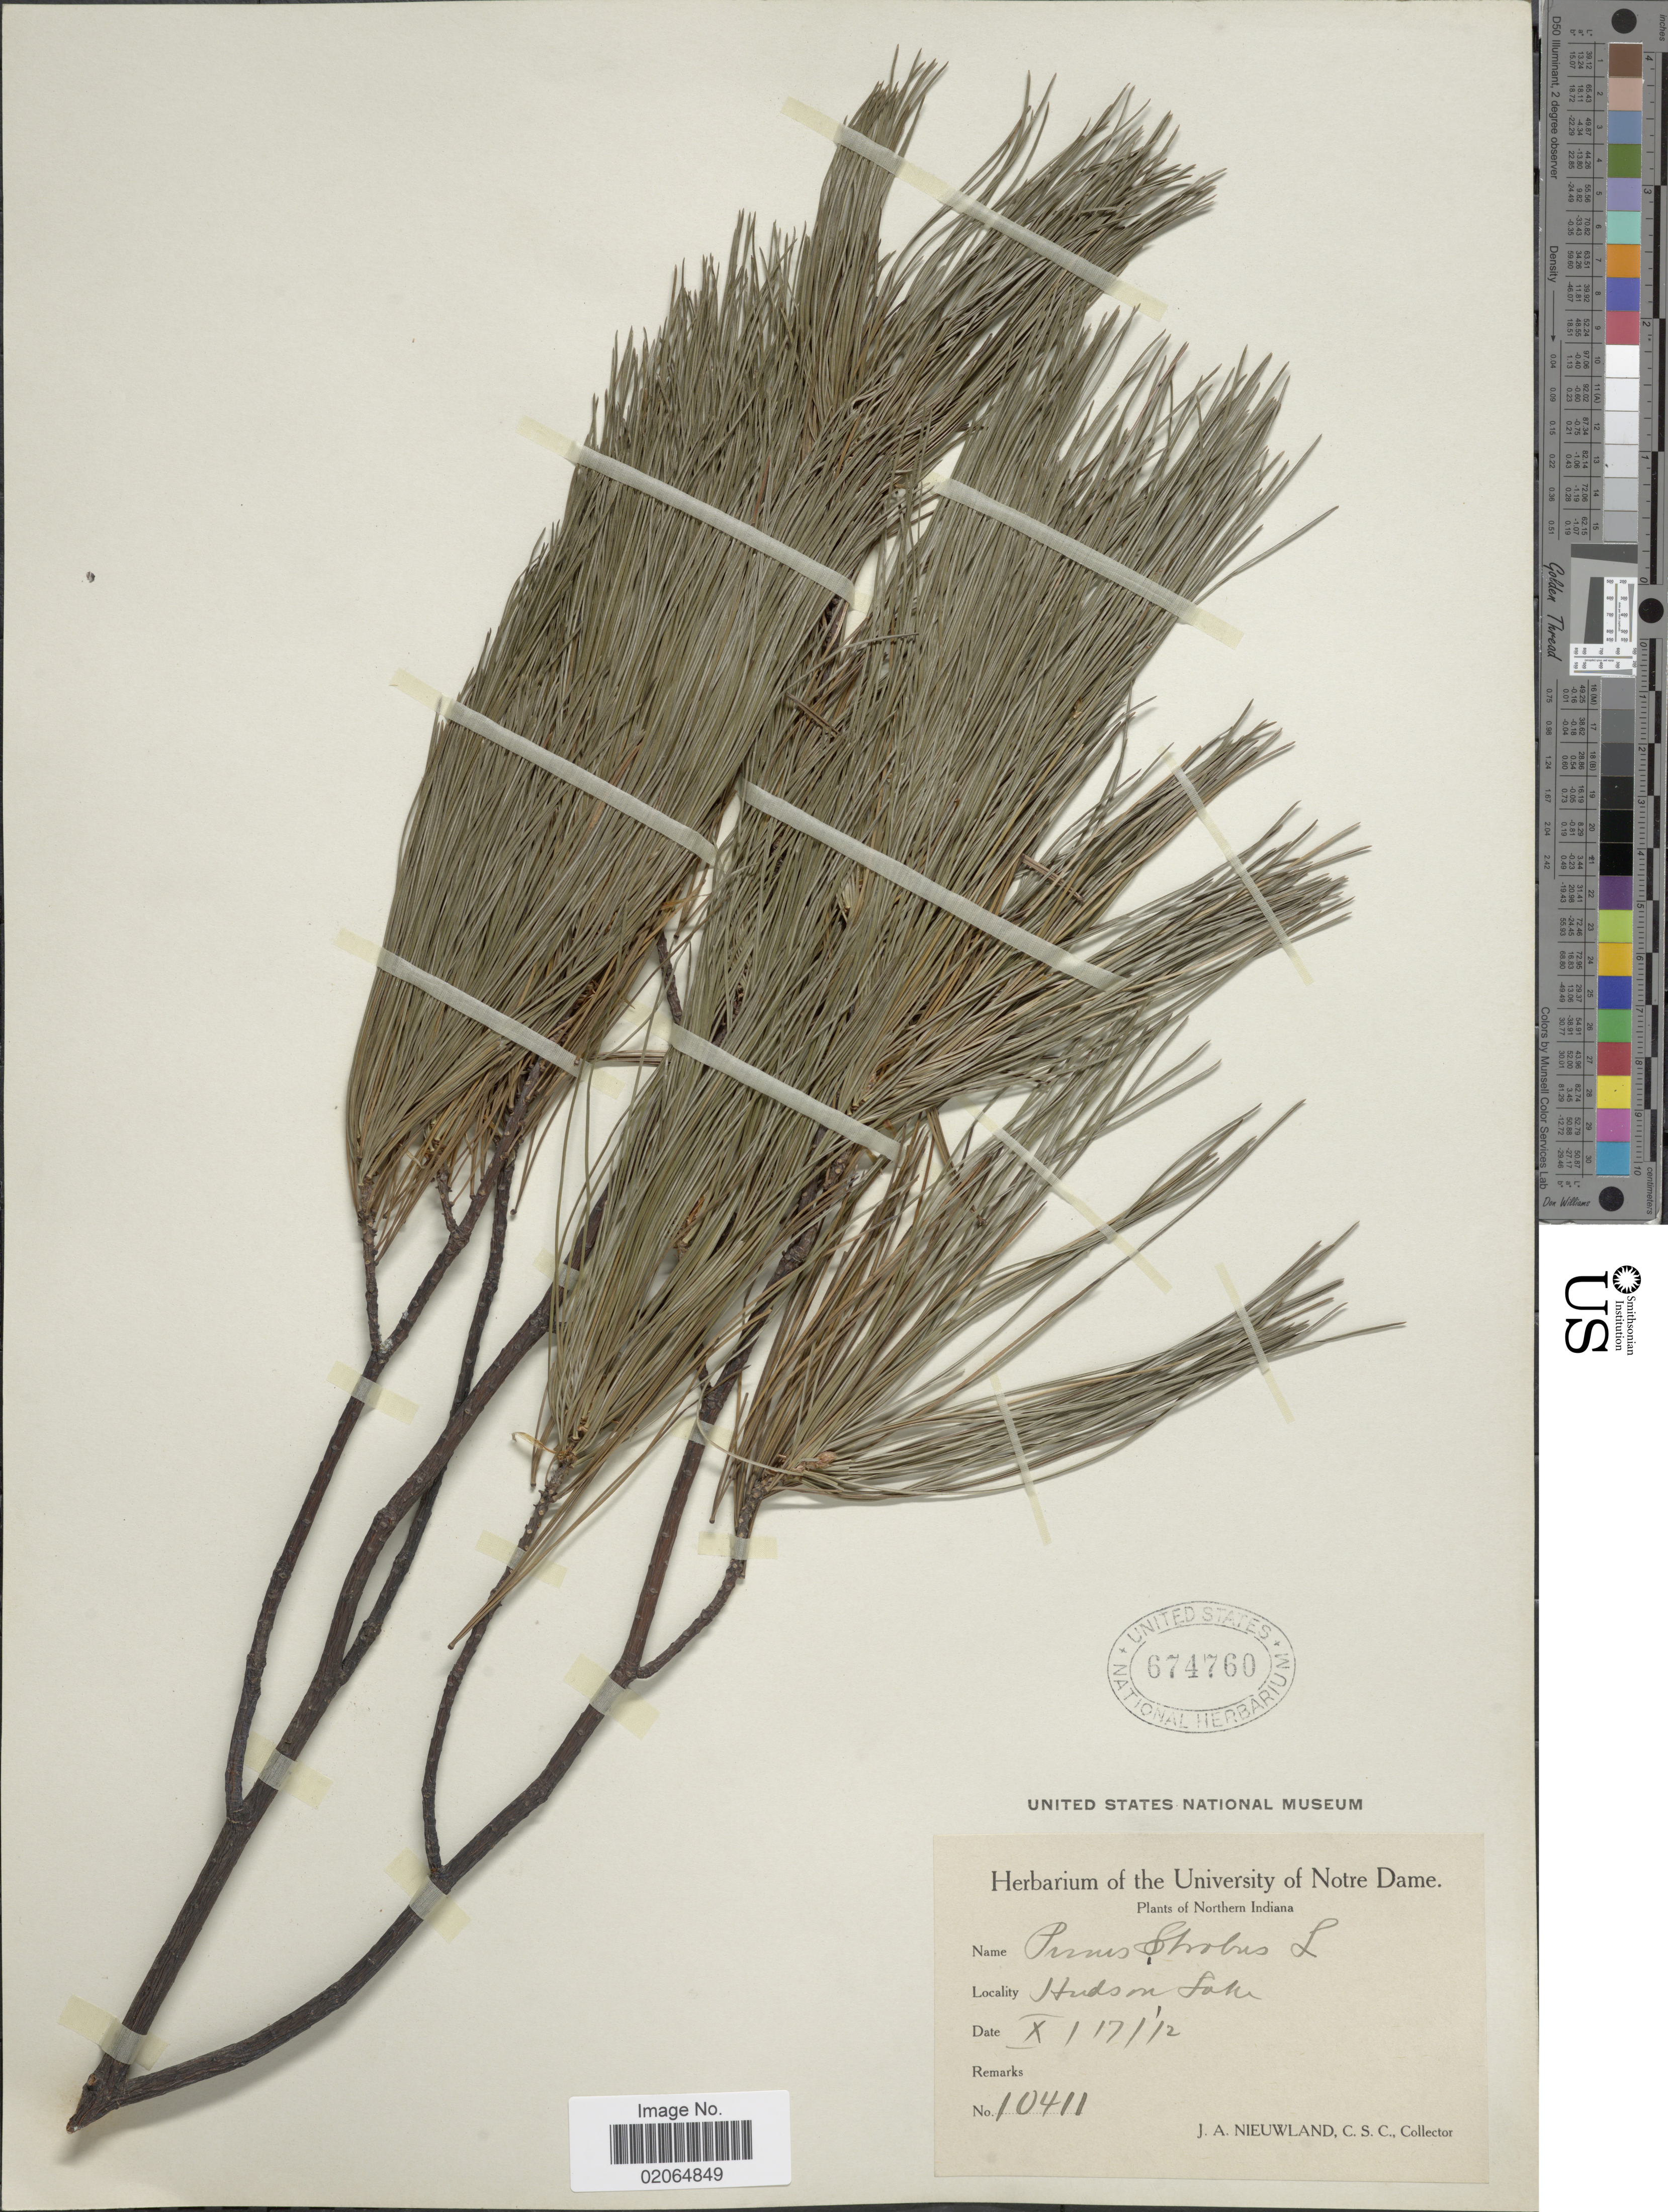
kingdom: Plantae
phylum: Tracheophyta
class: Pinopsida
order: Pinales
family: Pinaceae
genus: Pinus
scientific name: Pinus strobus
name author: L.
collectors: J. A. Nieuwland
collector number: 10411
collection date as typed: Transcribed d/m/y: 17/10/12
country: United States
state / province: Indiana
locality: Northern Indiana, Hudson Lake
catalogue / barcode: US 674760